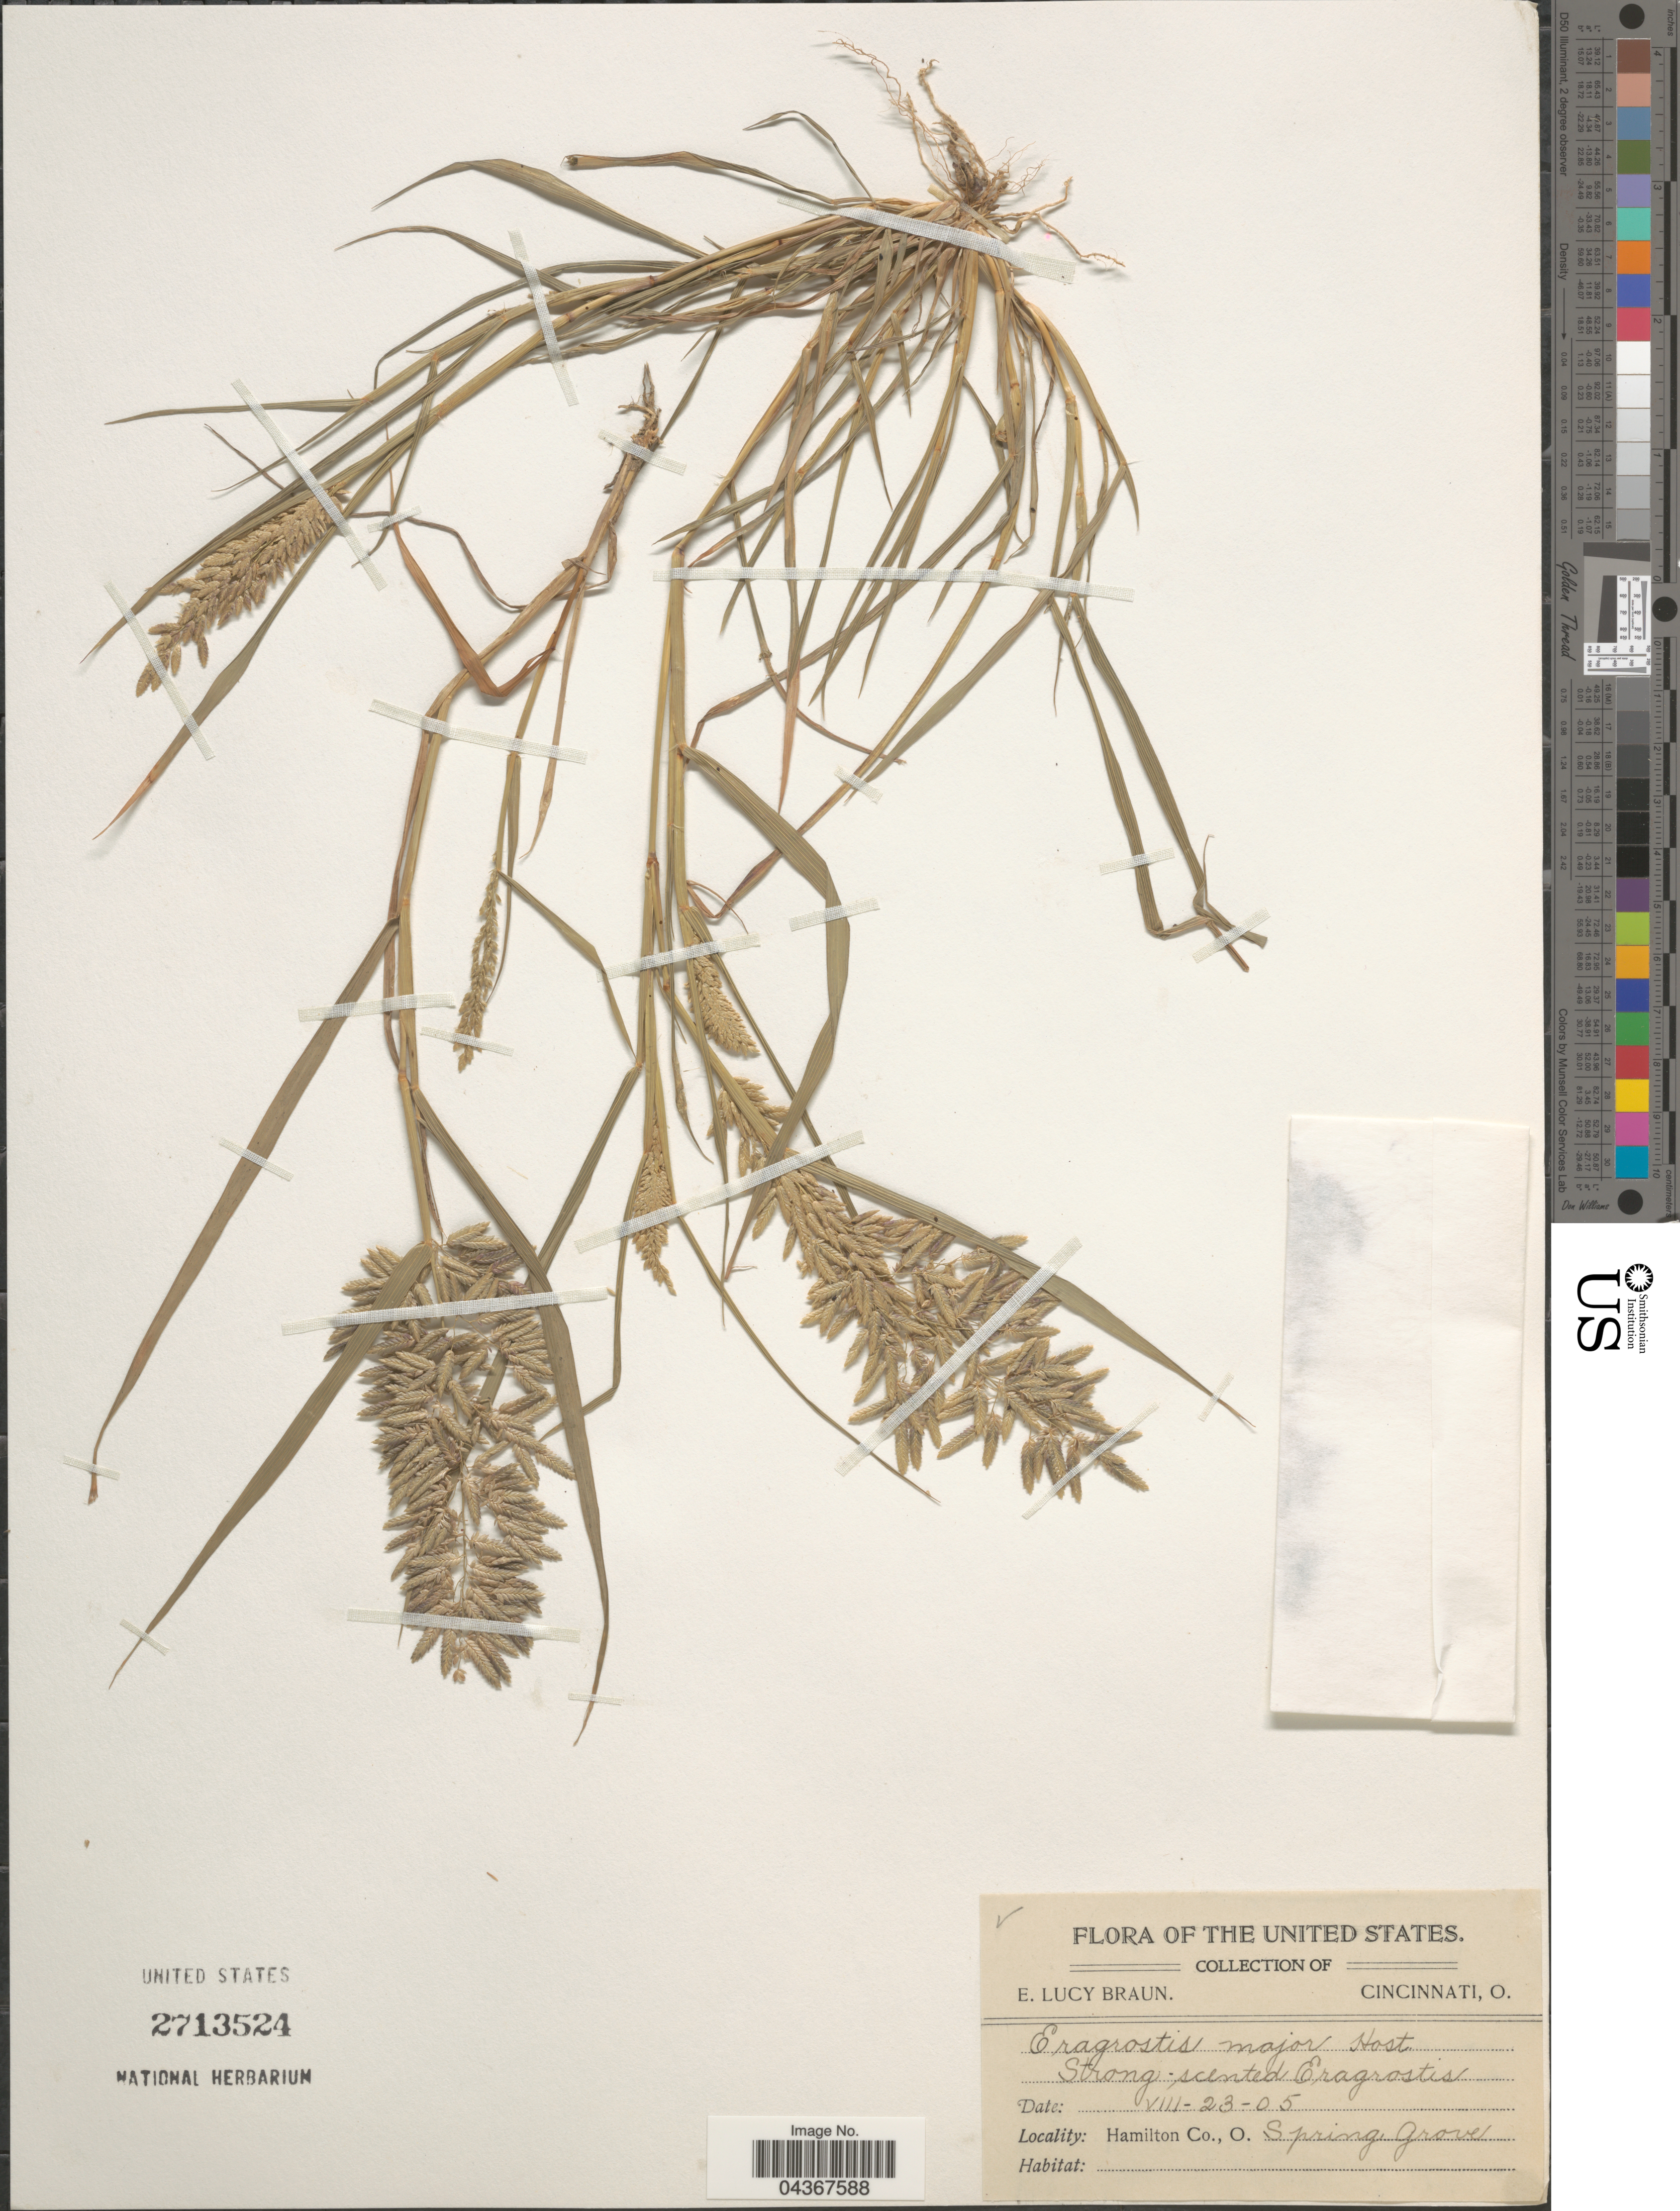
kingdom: Plantae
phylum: Tracheophyta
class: Liliopsida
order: Poales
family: Poaceae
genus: Eragrostis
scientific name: Eragrostis cilianensis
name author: (Bellardi) Vignolo ex Janch.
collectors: E. L. Braun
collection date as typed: Transcribed d/m/y: 23/8/5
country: United States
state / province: Ohio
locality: Hamilton Co. Spring Grove.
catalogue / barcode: US 2713524